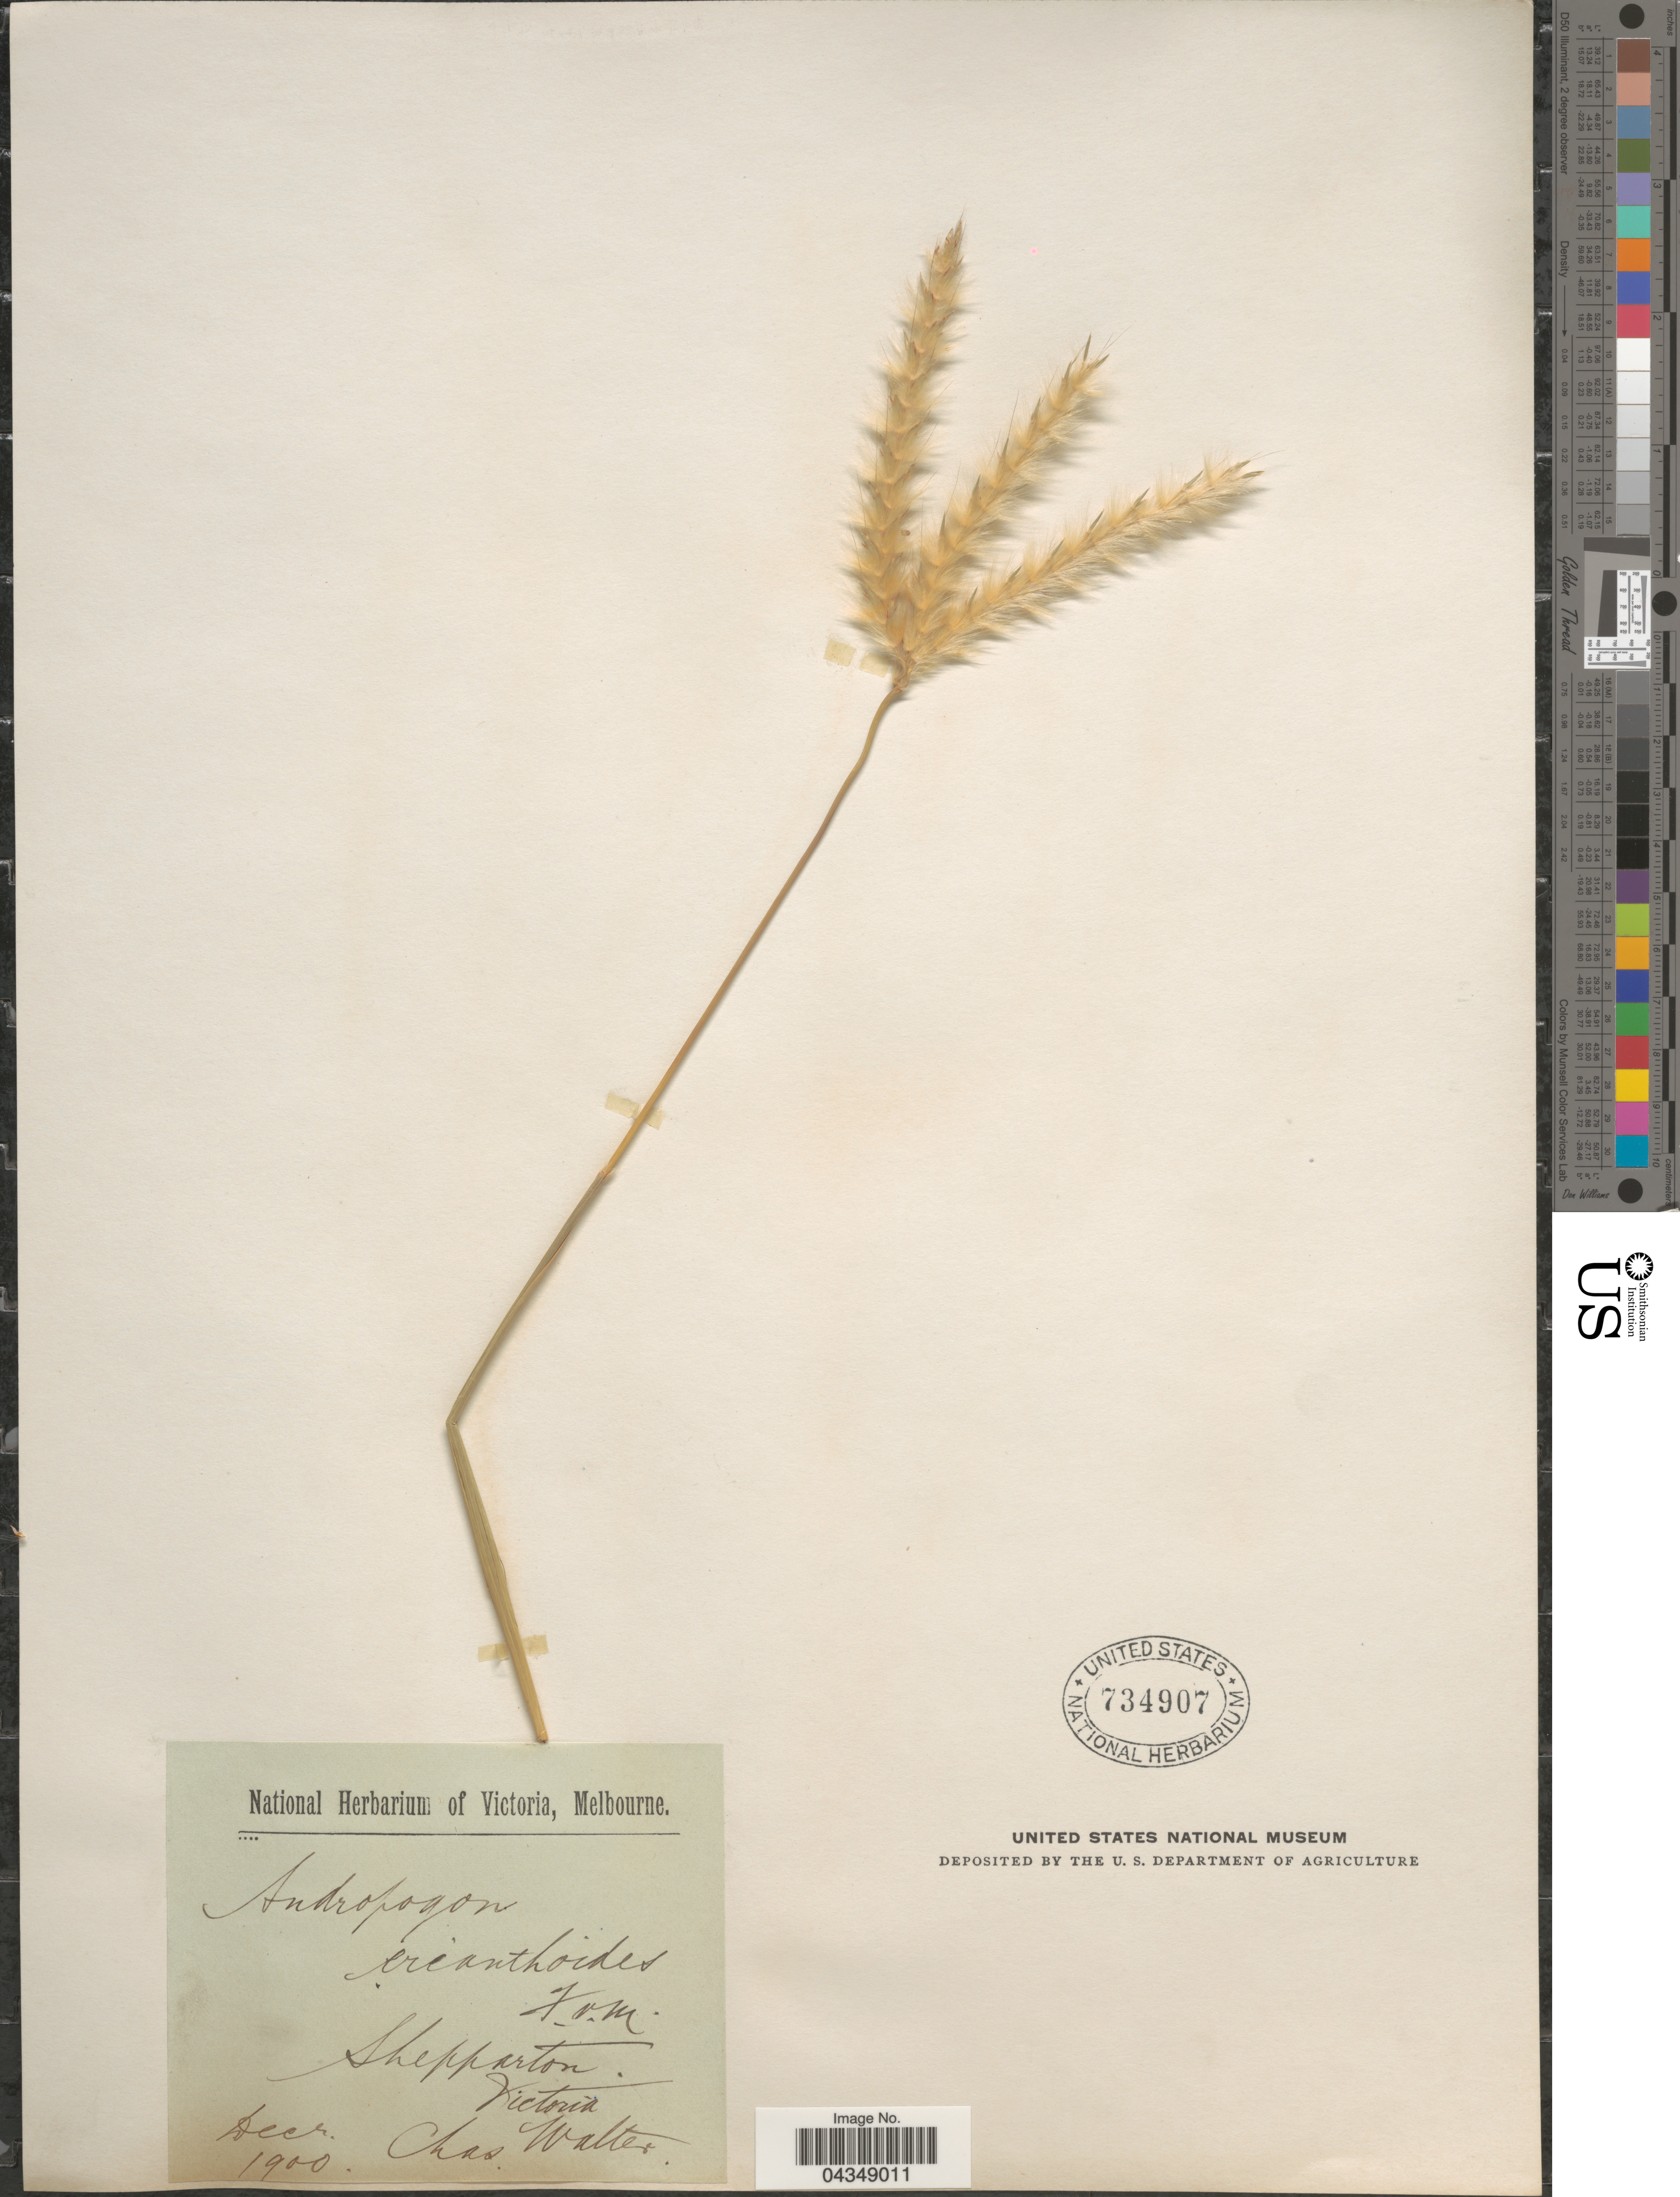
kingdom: Plantae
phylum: Tracheophyta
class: Liliopsida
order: Poales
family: Poaceae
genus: Bothriochloa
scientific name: Bothriochloa erianthoides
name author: (F. Muell.) C. E. Hubb.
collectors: C. Walter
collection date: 1900-12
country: Australia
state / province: Victoria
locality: Shepparton. Victoria.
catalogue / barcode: US 734907